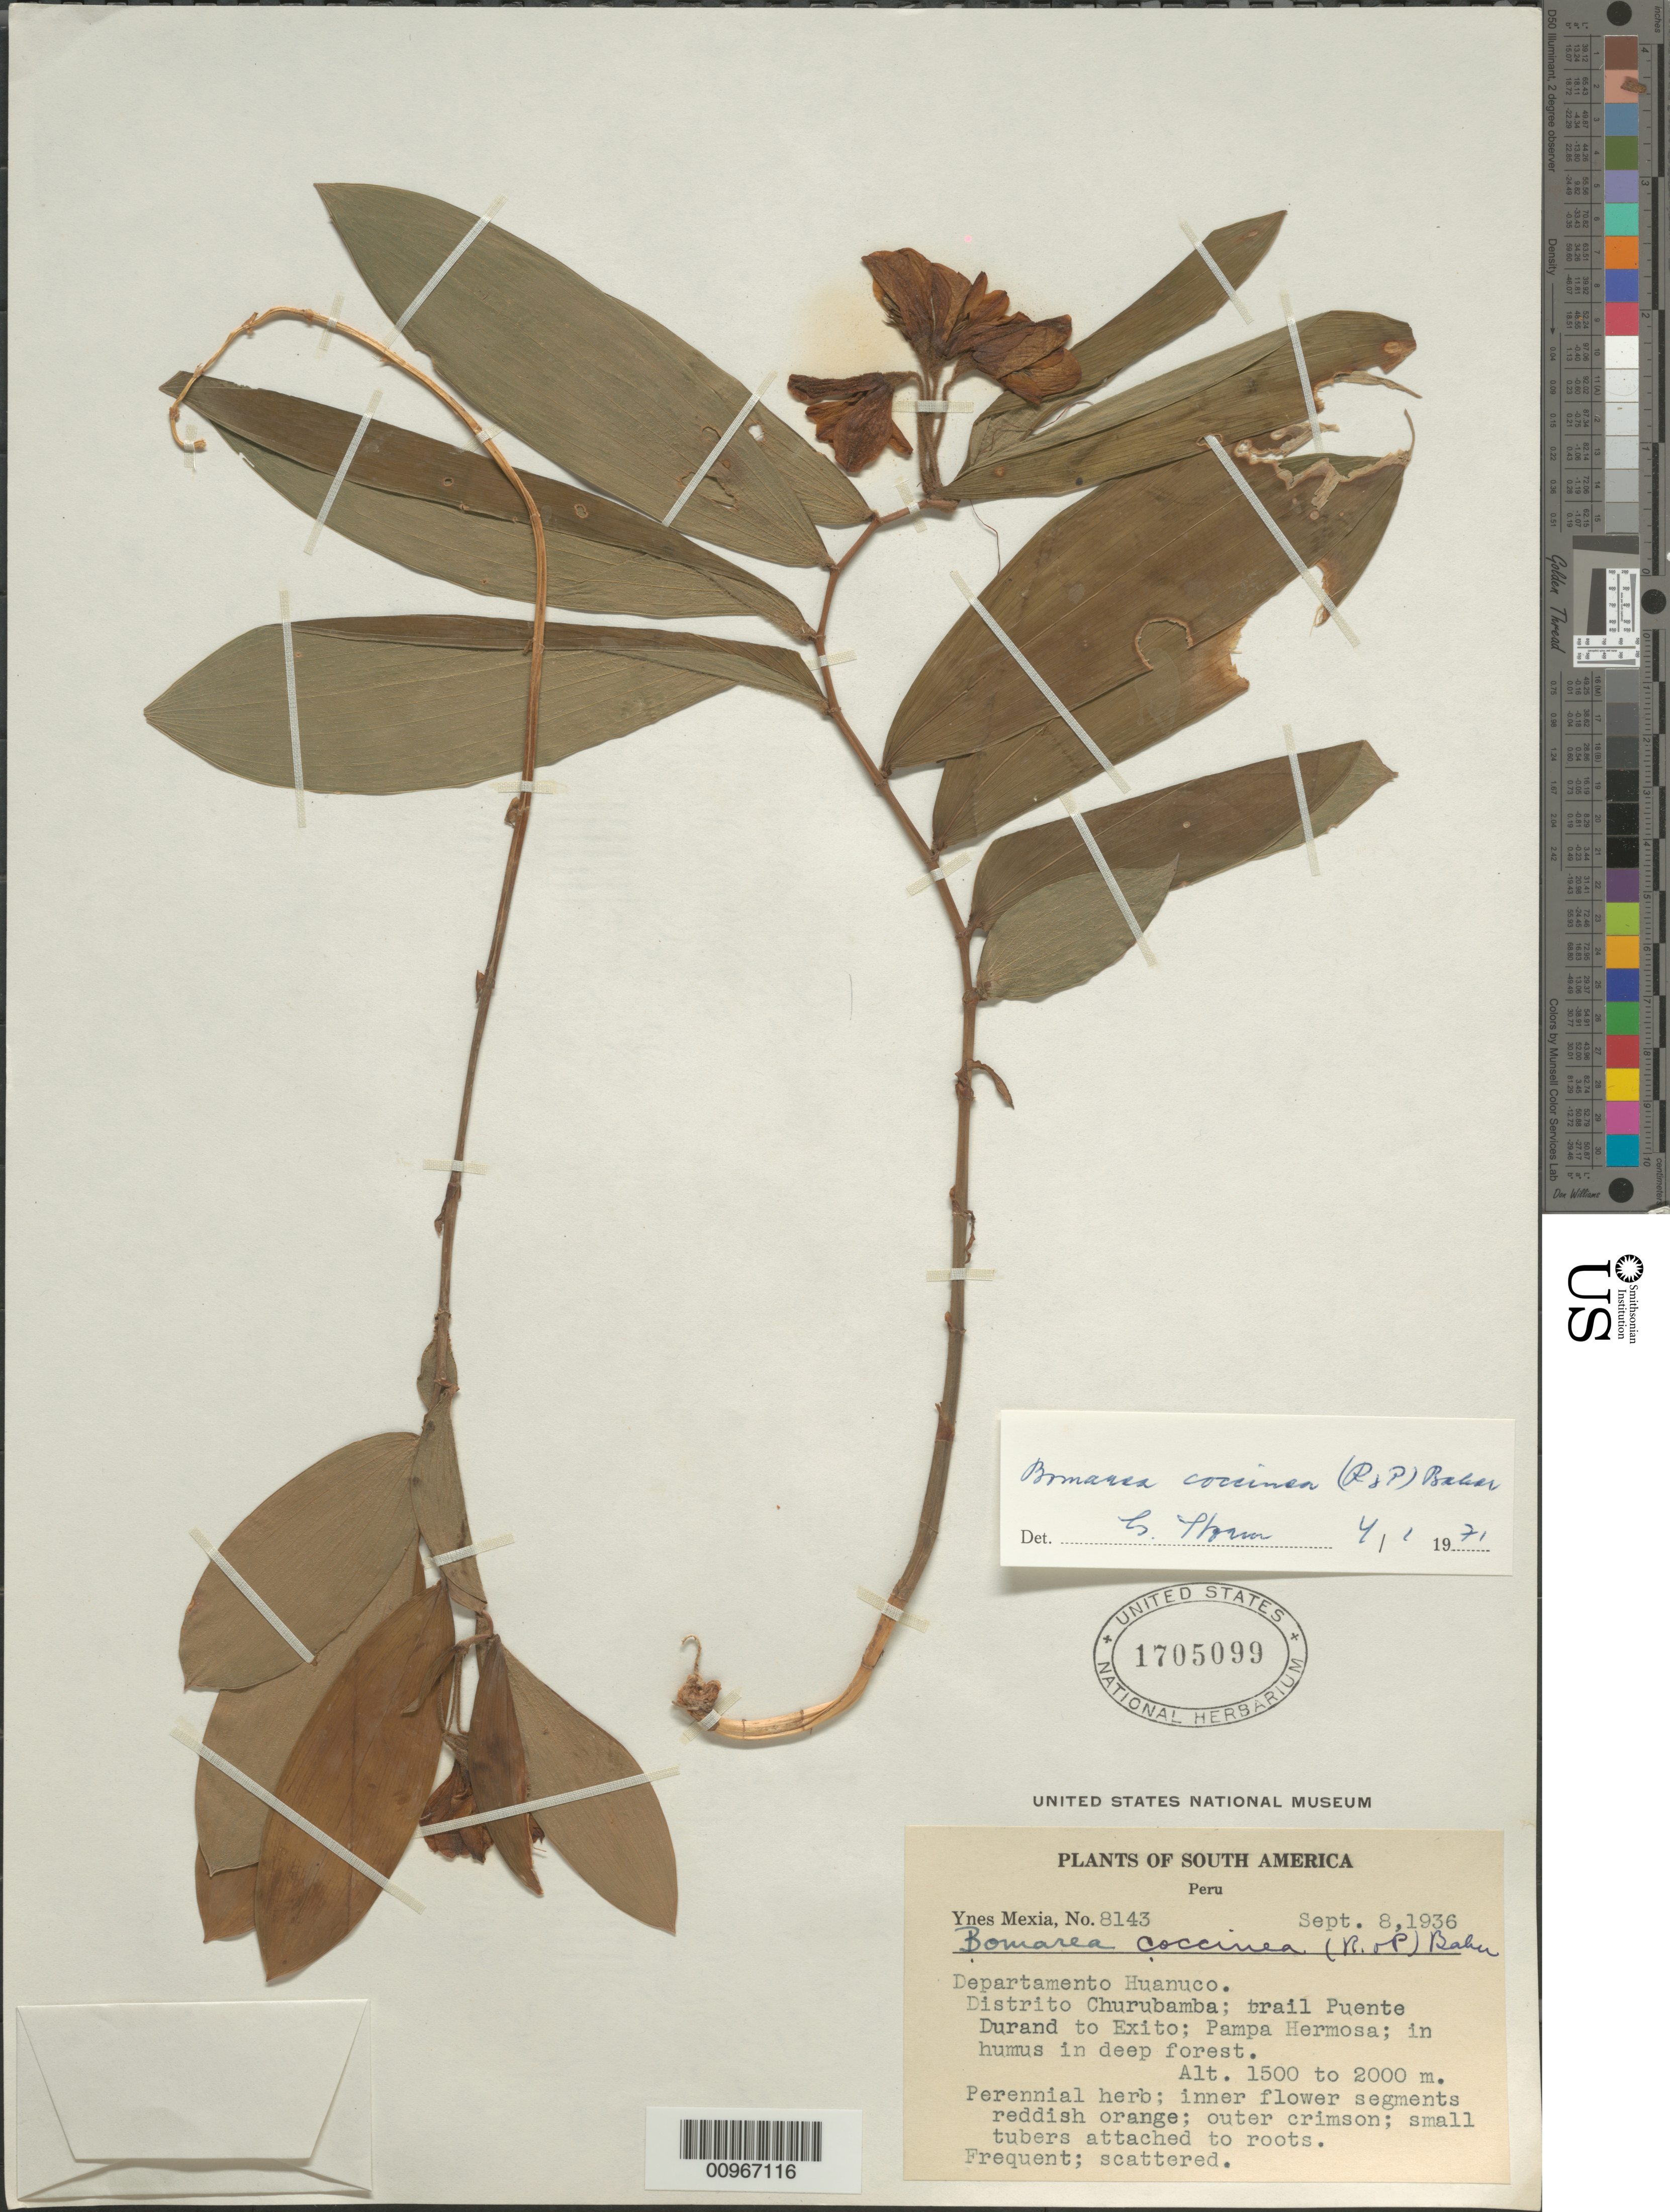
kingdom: Plantae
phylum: Tracheophyta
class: Liliopsida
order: Liliales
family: Alstroemeriaceae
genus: Bomarea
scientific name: Bomarea coccinea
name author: (Ruiz & Pav.) Baker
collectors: Y. Mexia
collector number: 8143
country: Peru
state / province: Huánuco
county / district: Huánuco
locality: Churubamba Dist., Trail Puente Durand to Exito, Pampa Hermosa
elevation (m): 1500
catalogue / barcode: US 1705099